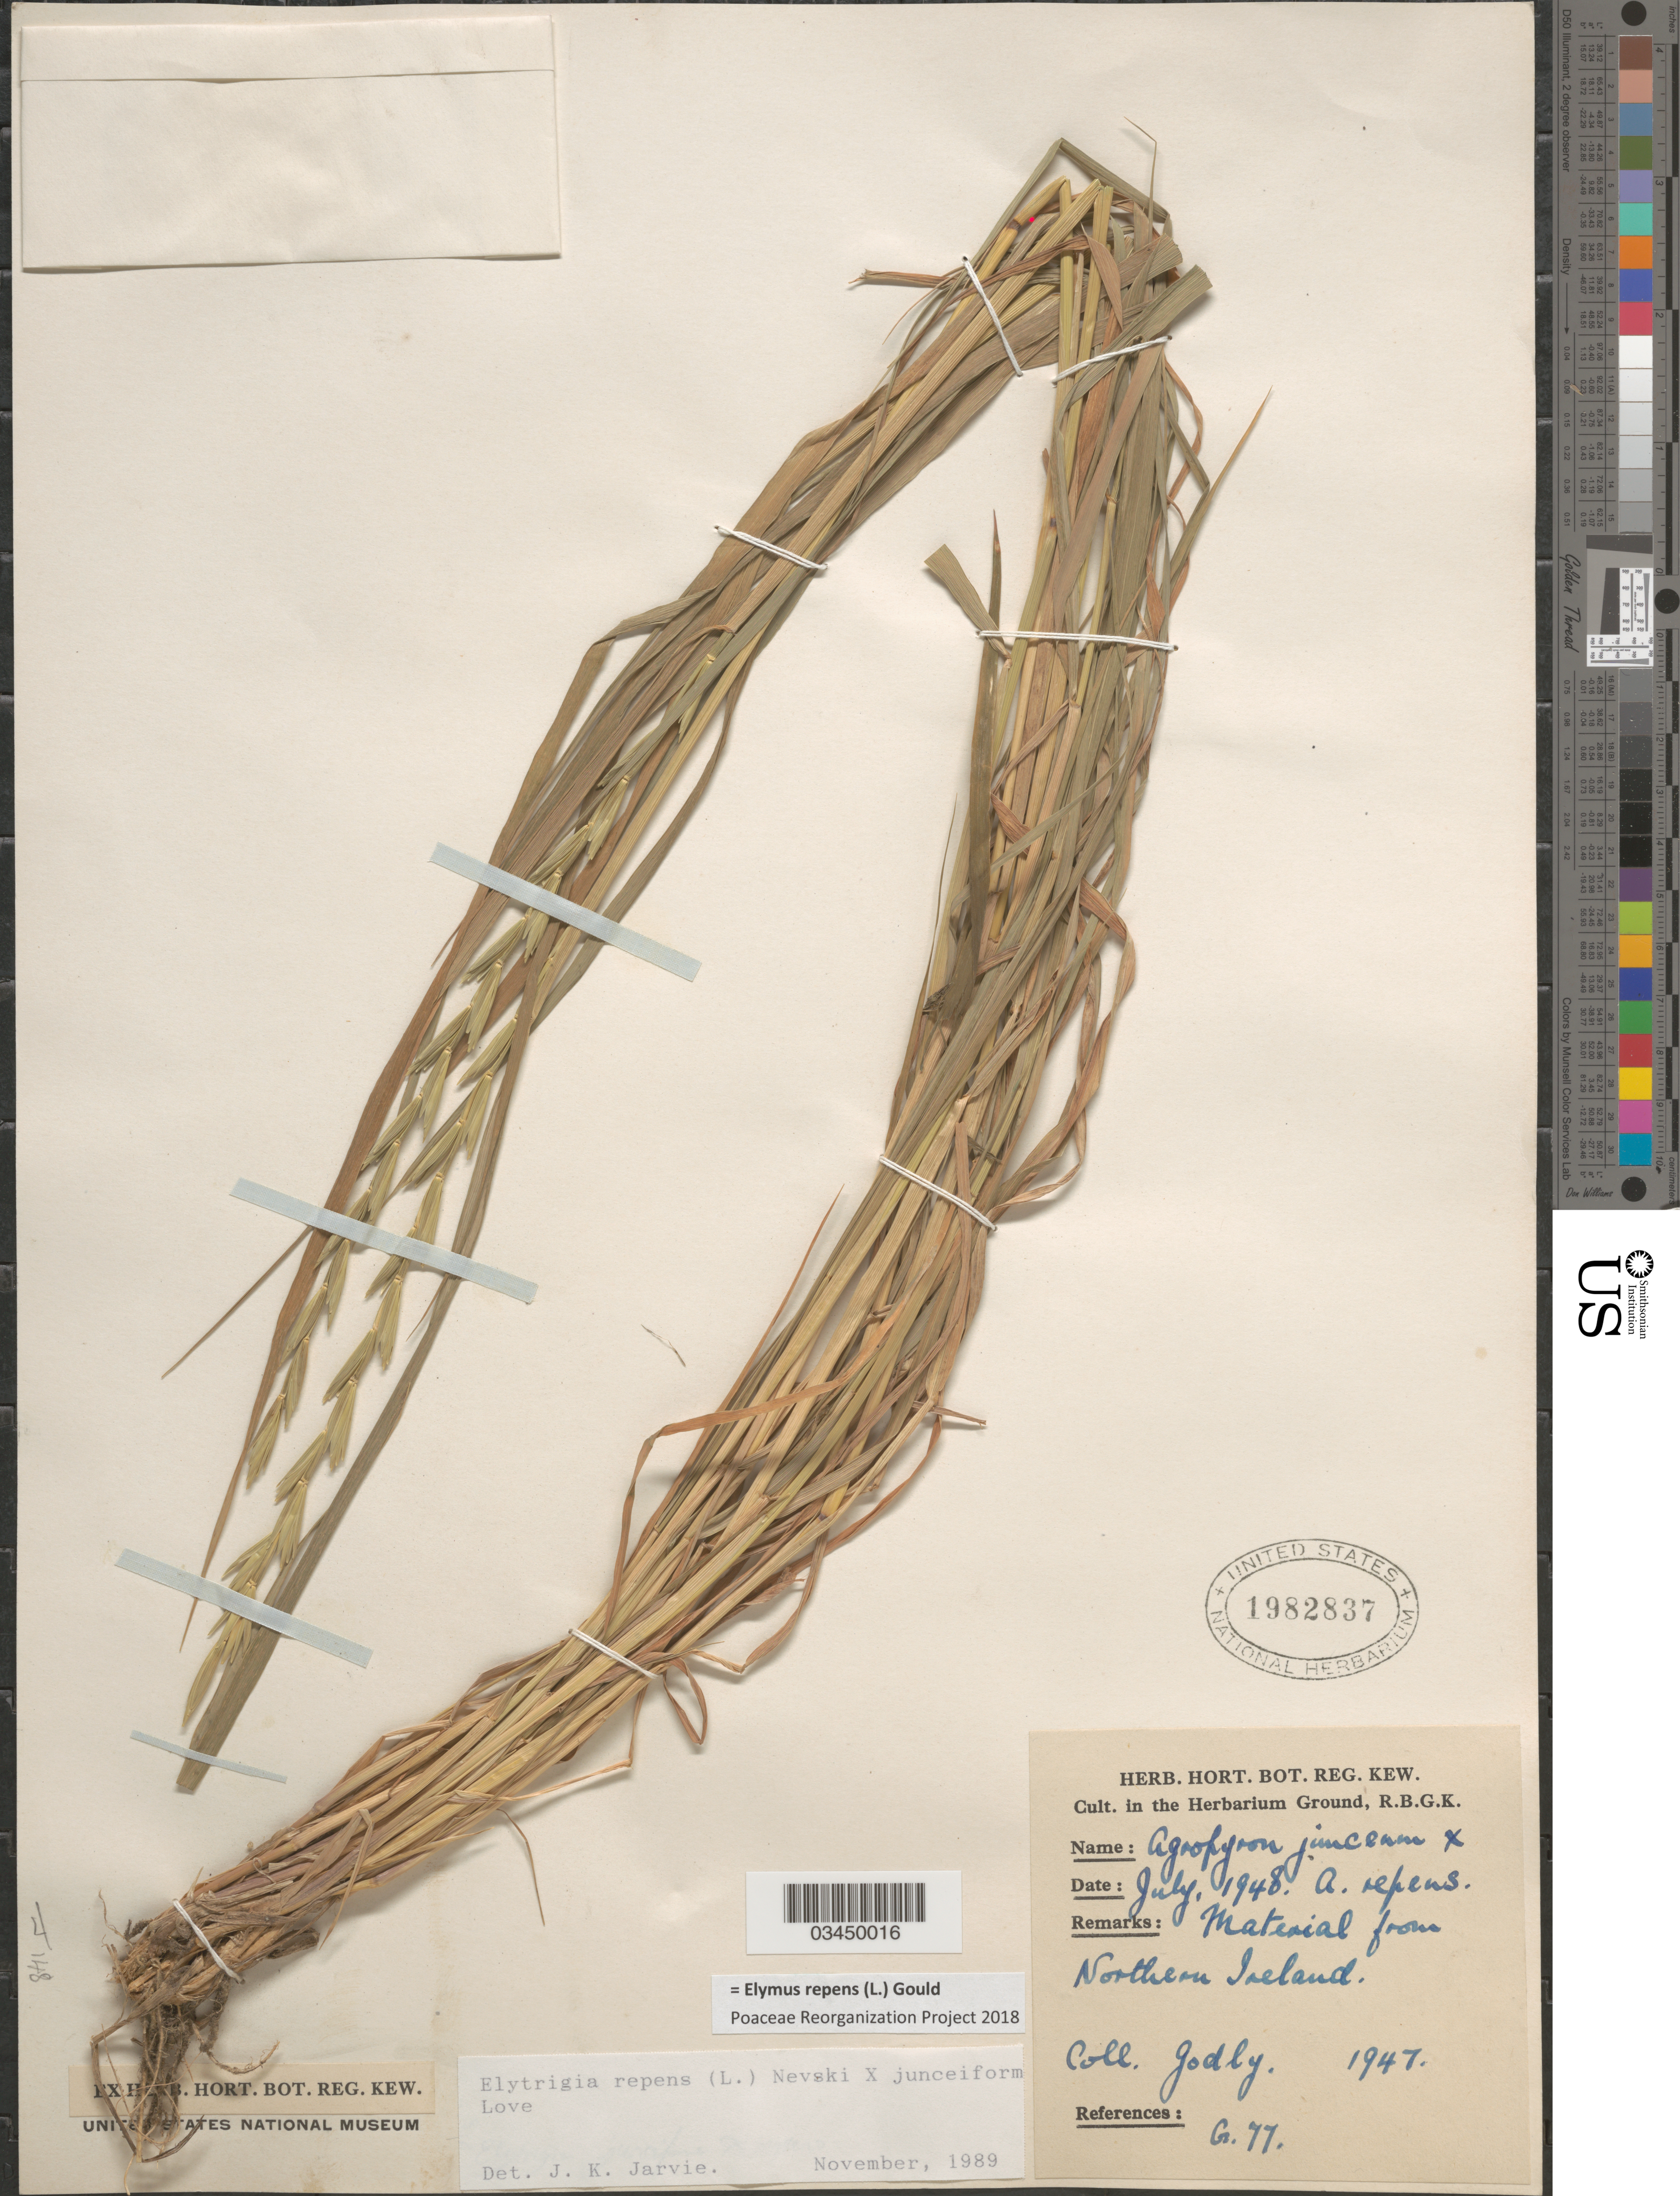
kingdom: Plantae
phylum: Tracheophyta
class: Liliopsida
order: Poales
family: Poaceae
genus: Elymus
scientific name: Elymus repens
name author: (L.) Gould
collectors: Godly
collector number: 1947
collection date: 1948-07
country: United Kingdom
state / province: England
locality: In the Herbarium Ground, R.B.G.K.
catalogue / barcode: US 1982837